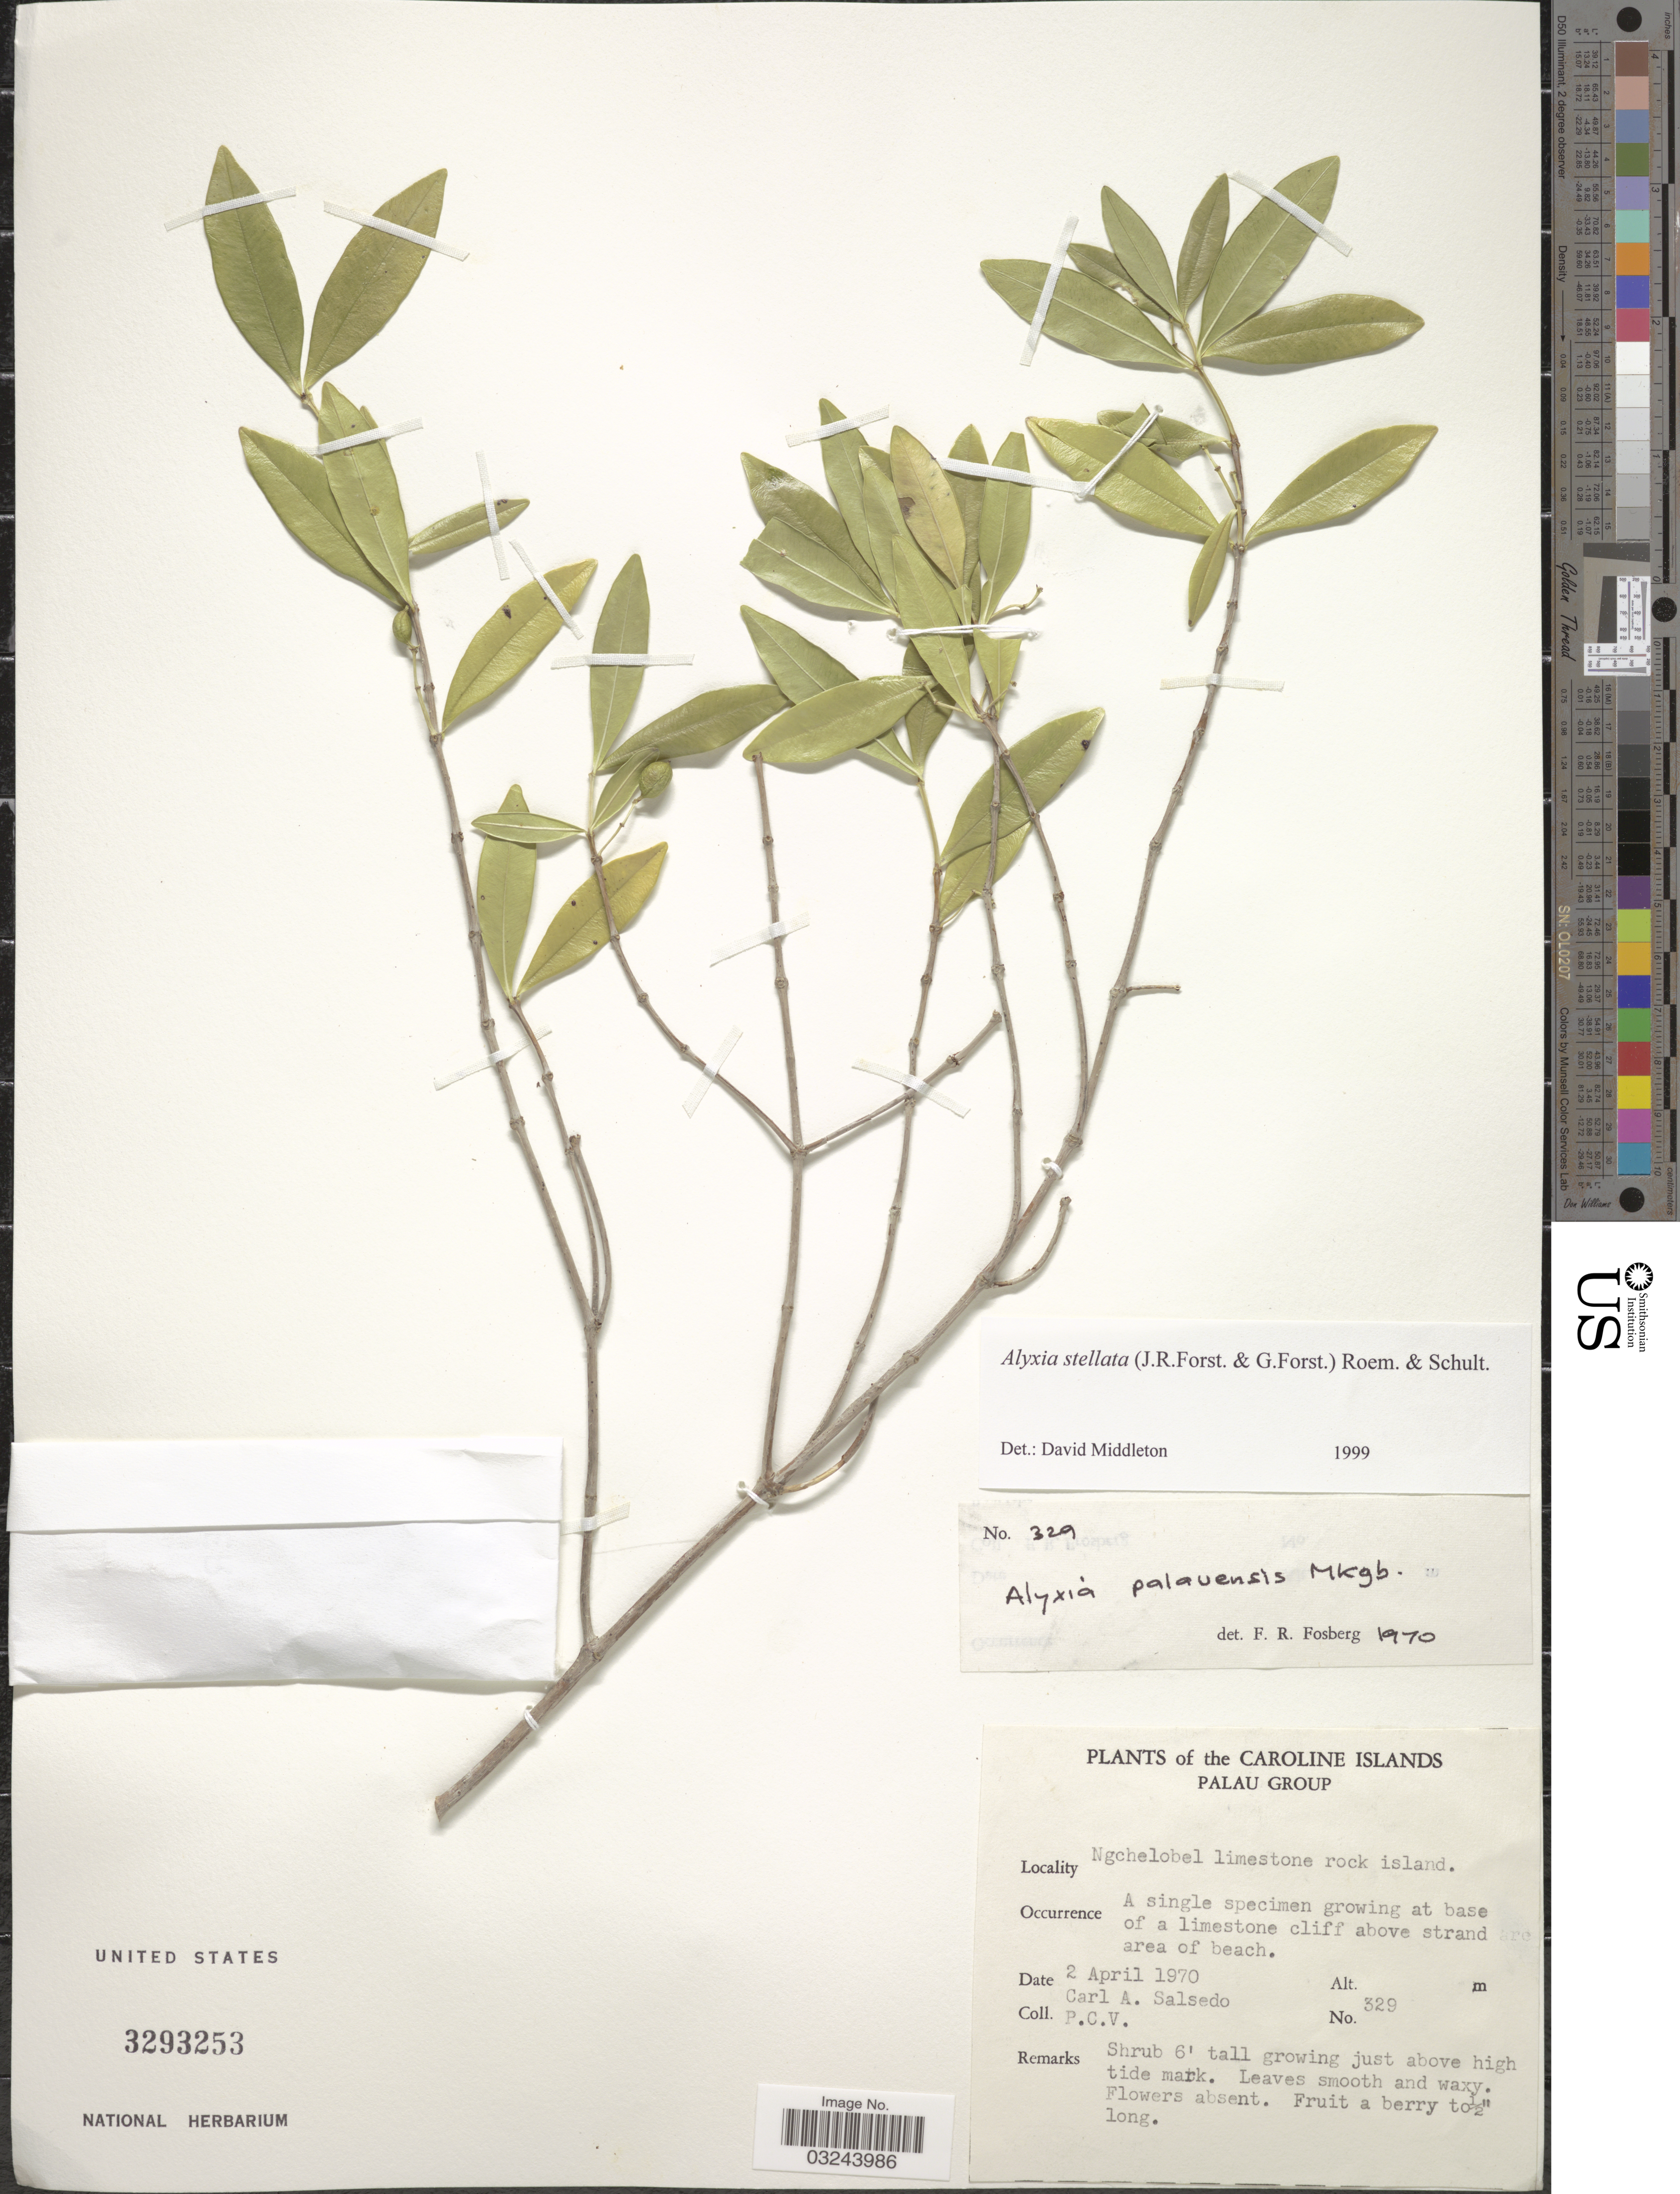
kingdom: Plantae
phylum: Tracheophyta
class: Magnoliopsida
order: Gentianales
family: Apocynaceae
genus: Alyxia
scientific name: Alyxia stellata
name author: (J.R. Forst. & G. Forst.) Roem. & Schult.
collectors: C.A. Salsedo & P. C. V.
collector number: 329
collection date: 1970-04-02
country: Palau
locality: Caroline Islands. Palau Group. Ngchelobel limestone rock island.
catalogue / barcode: US 3293253